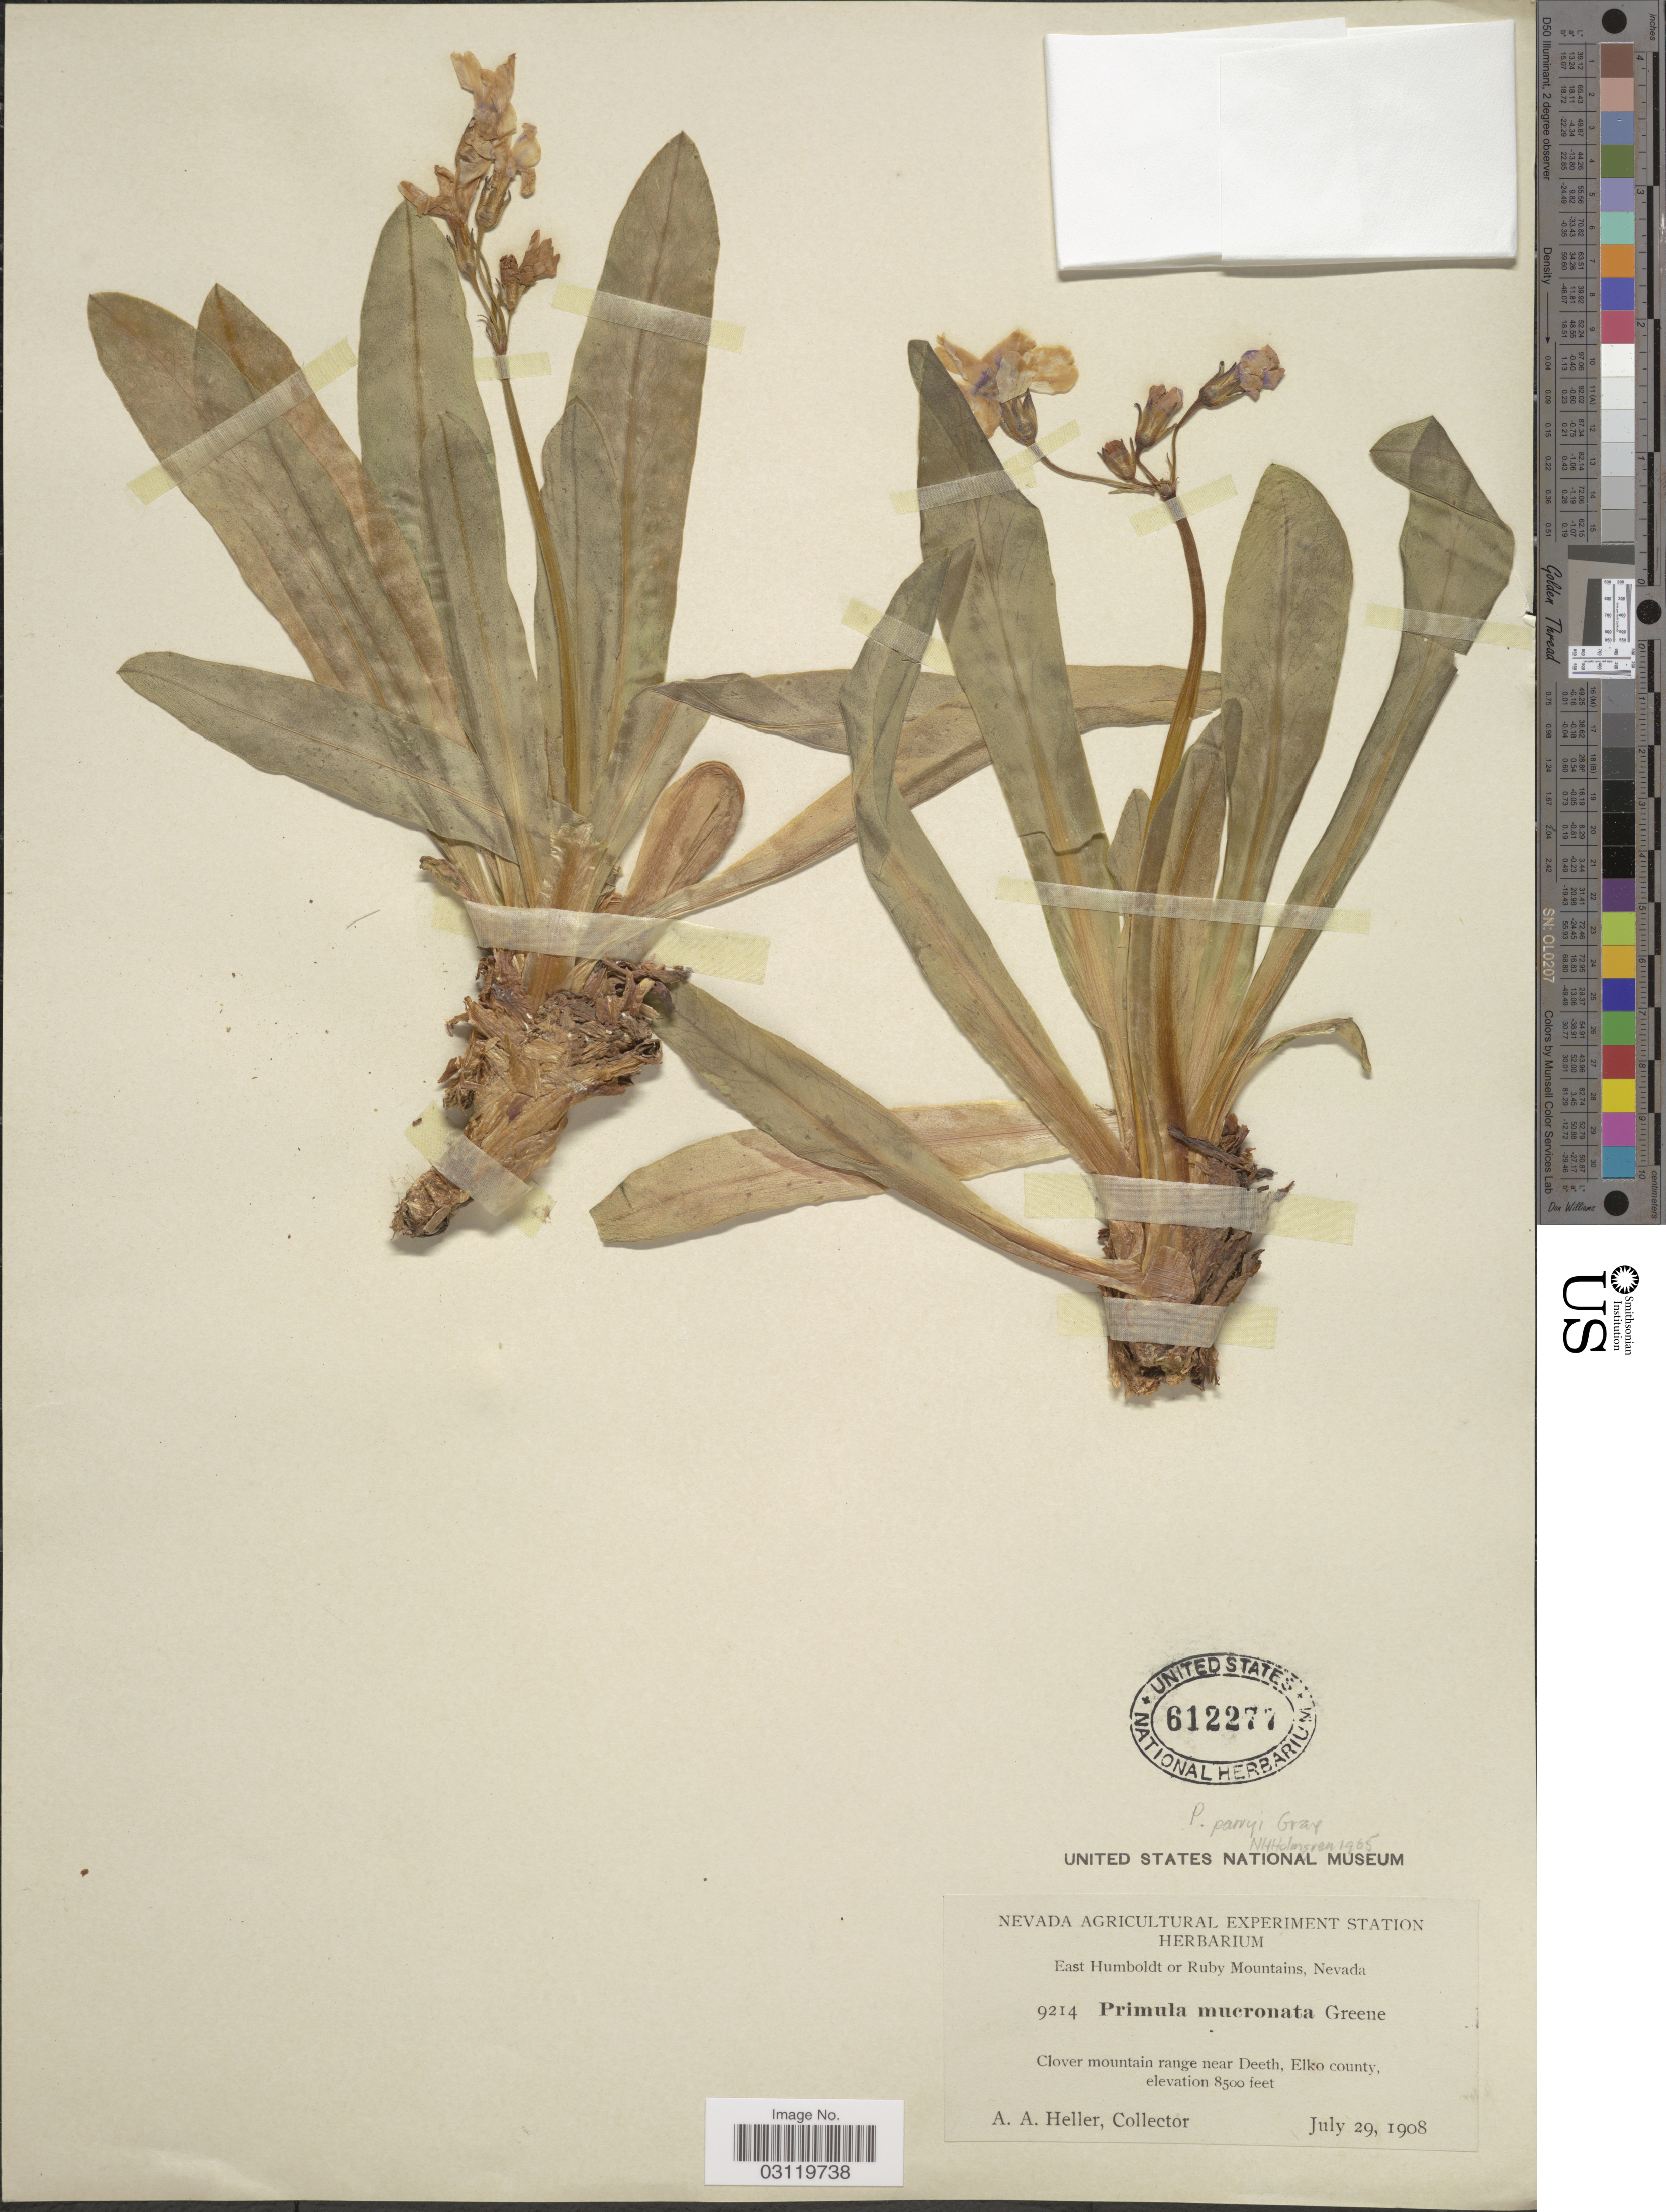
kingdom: Plantae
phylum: Tracheophyta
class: Magnoliopsida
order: Ericales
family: Primulaceae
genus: Primula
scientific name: Primula parryi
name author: A. Gray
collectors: A. A. Heller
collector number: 9214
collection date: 1908-07-29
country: United States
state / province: Nevada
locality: East Humboldt or Ruby Mountains, Clover mountain range near Deeth, Elko County.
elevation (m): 2591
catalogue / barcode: US 612277